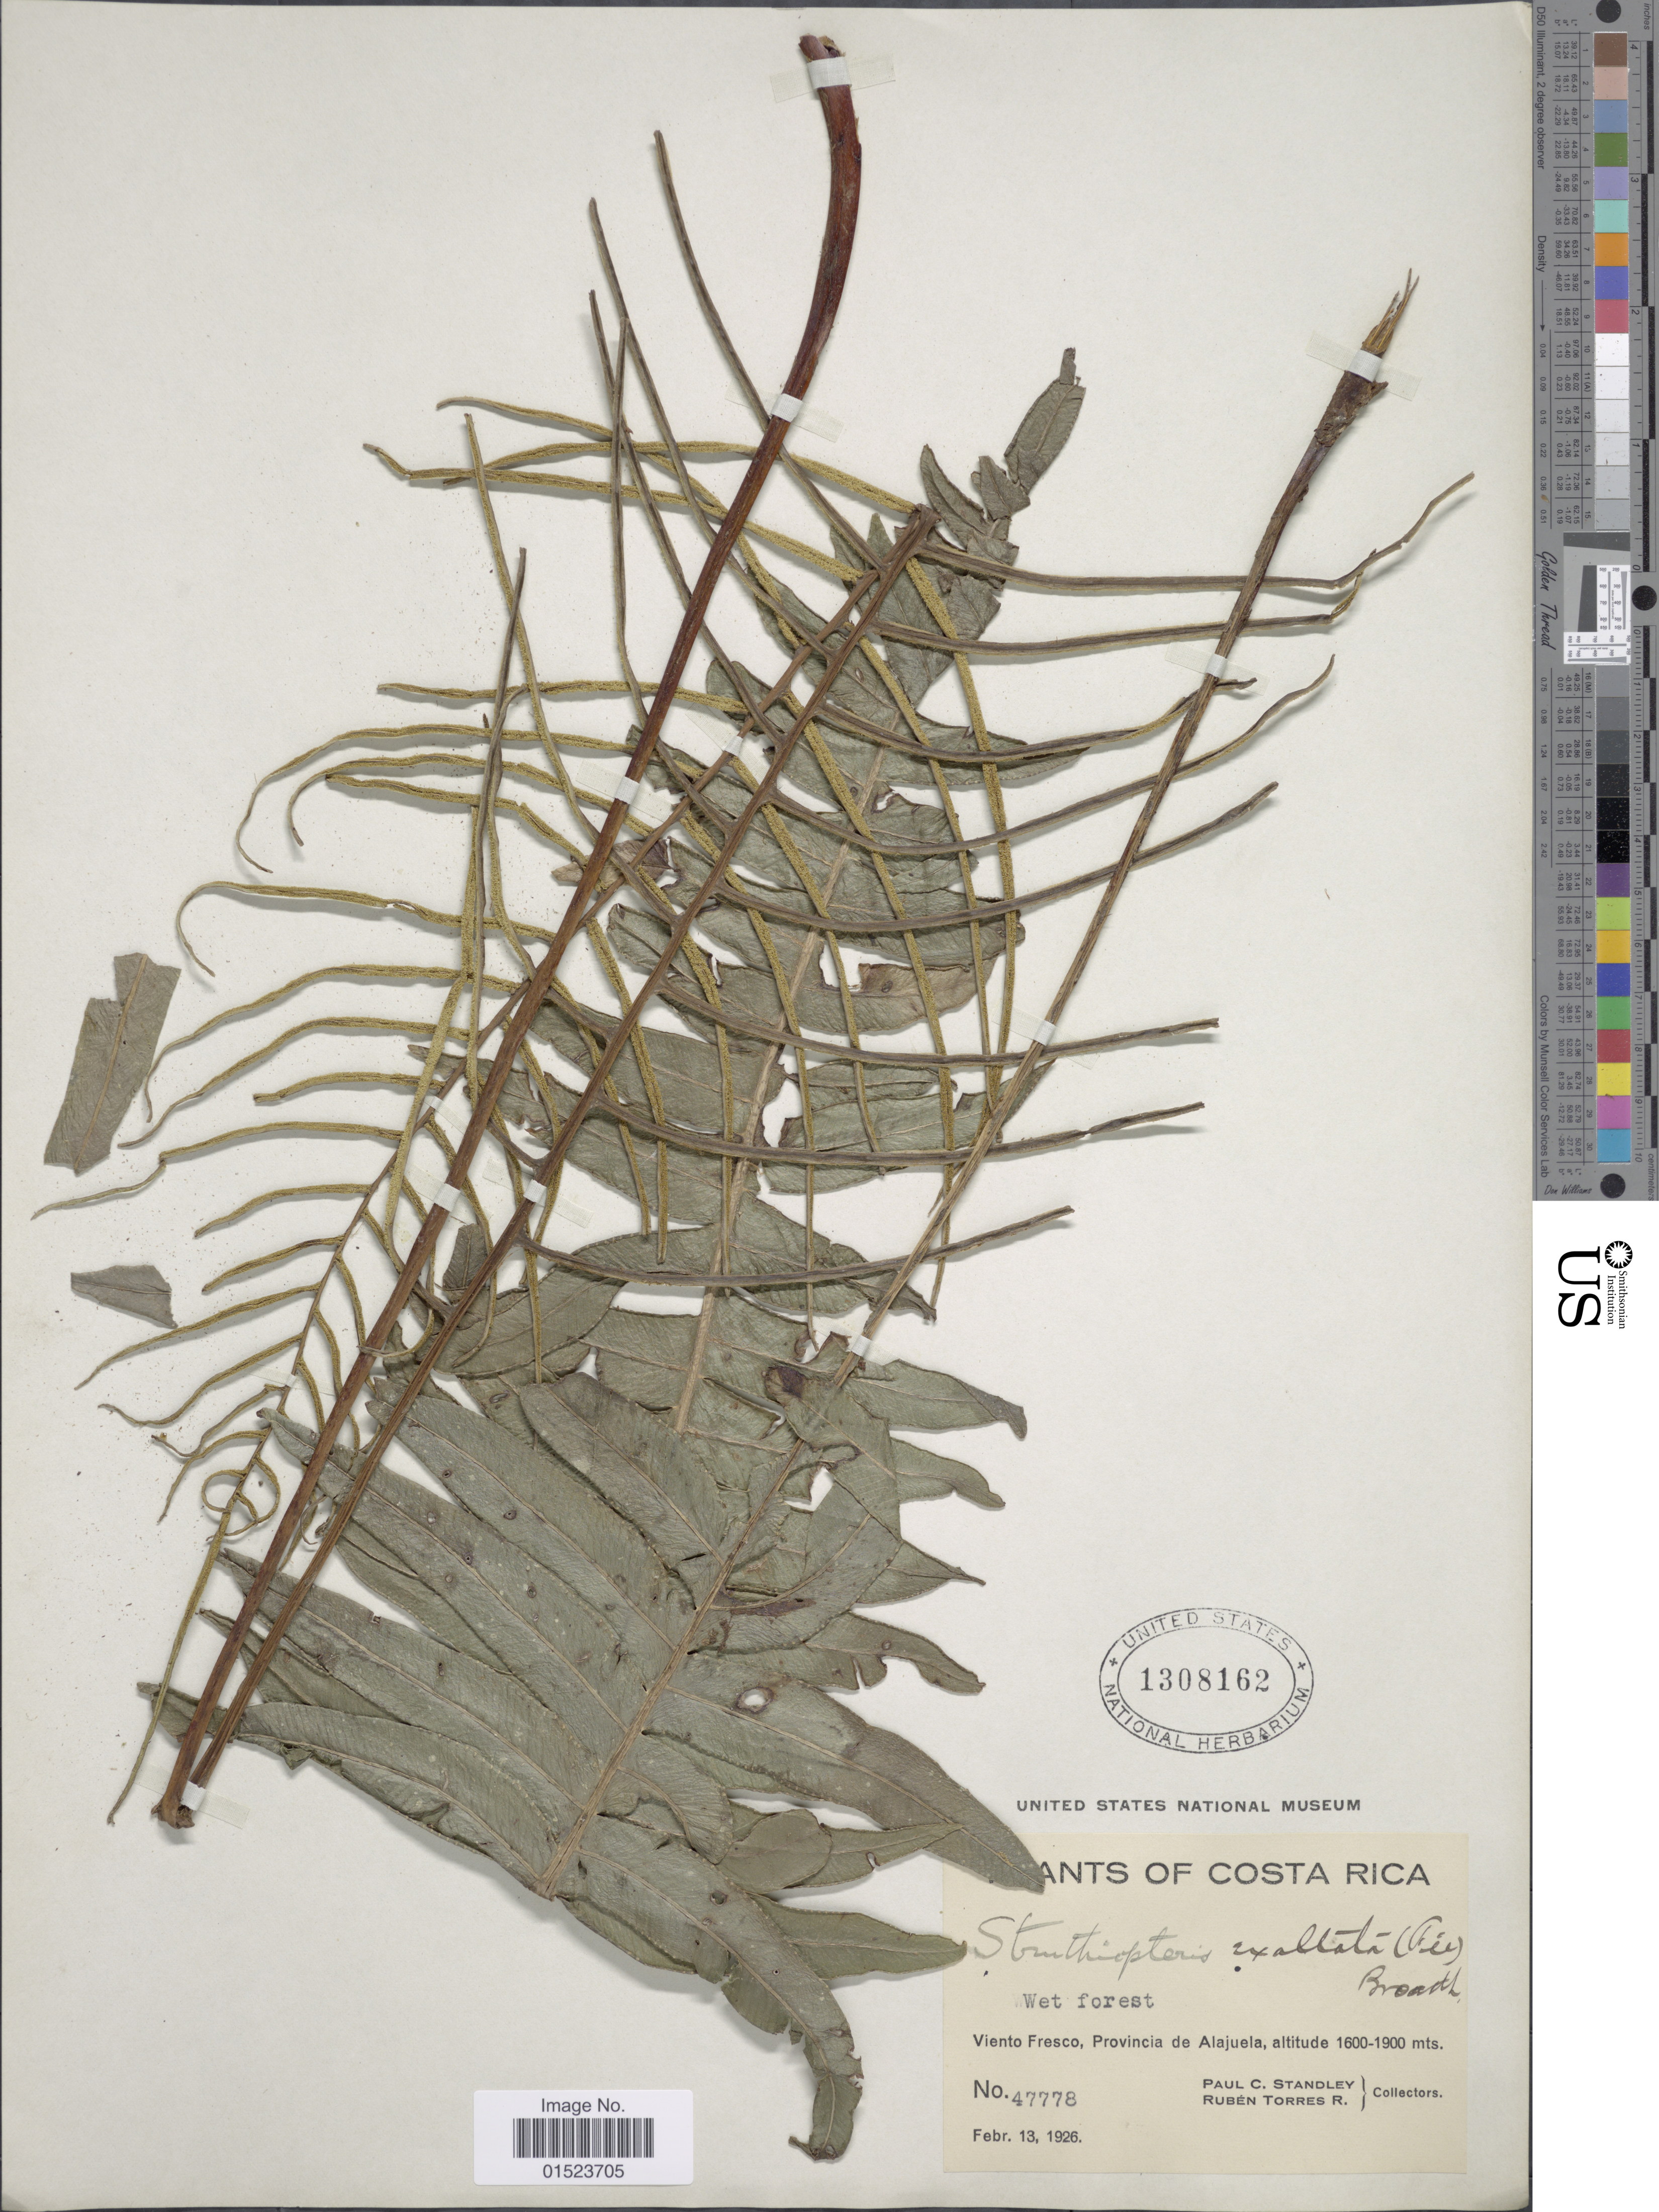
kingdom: Plantae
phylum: Tracheophyta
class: Polypodiopsida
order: Polypodiales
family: Blechnaceae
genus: Blechnum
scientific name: Blechnum divergens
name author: (Kunze) Mett.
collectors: P. C. Standley & R. Torres Rojas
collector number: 47778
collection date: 1926-02-13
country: Costa Rica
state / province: Alajuela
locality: Viento Fresco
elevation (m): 1600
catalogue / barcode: US 1308162